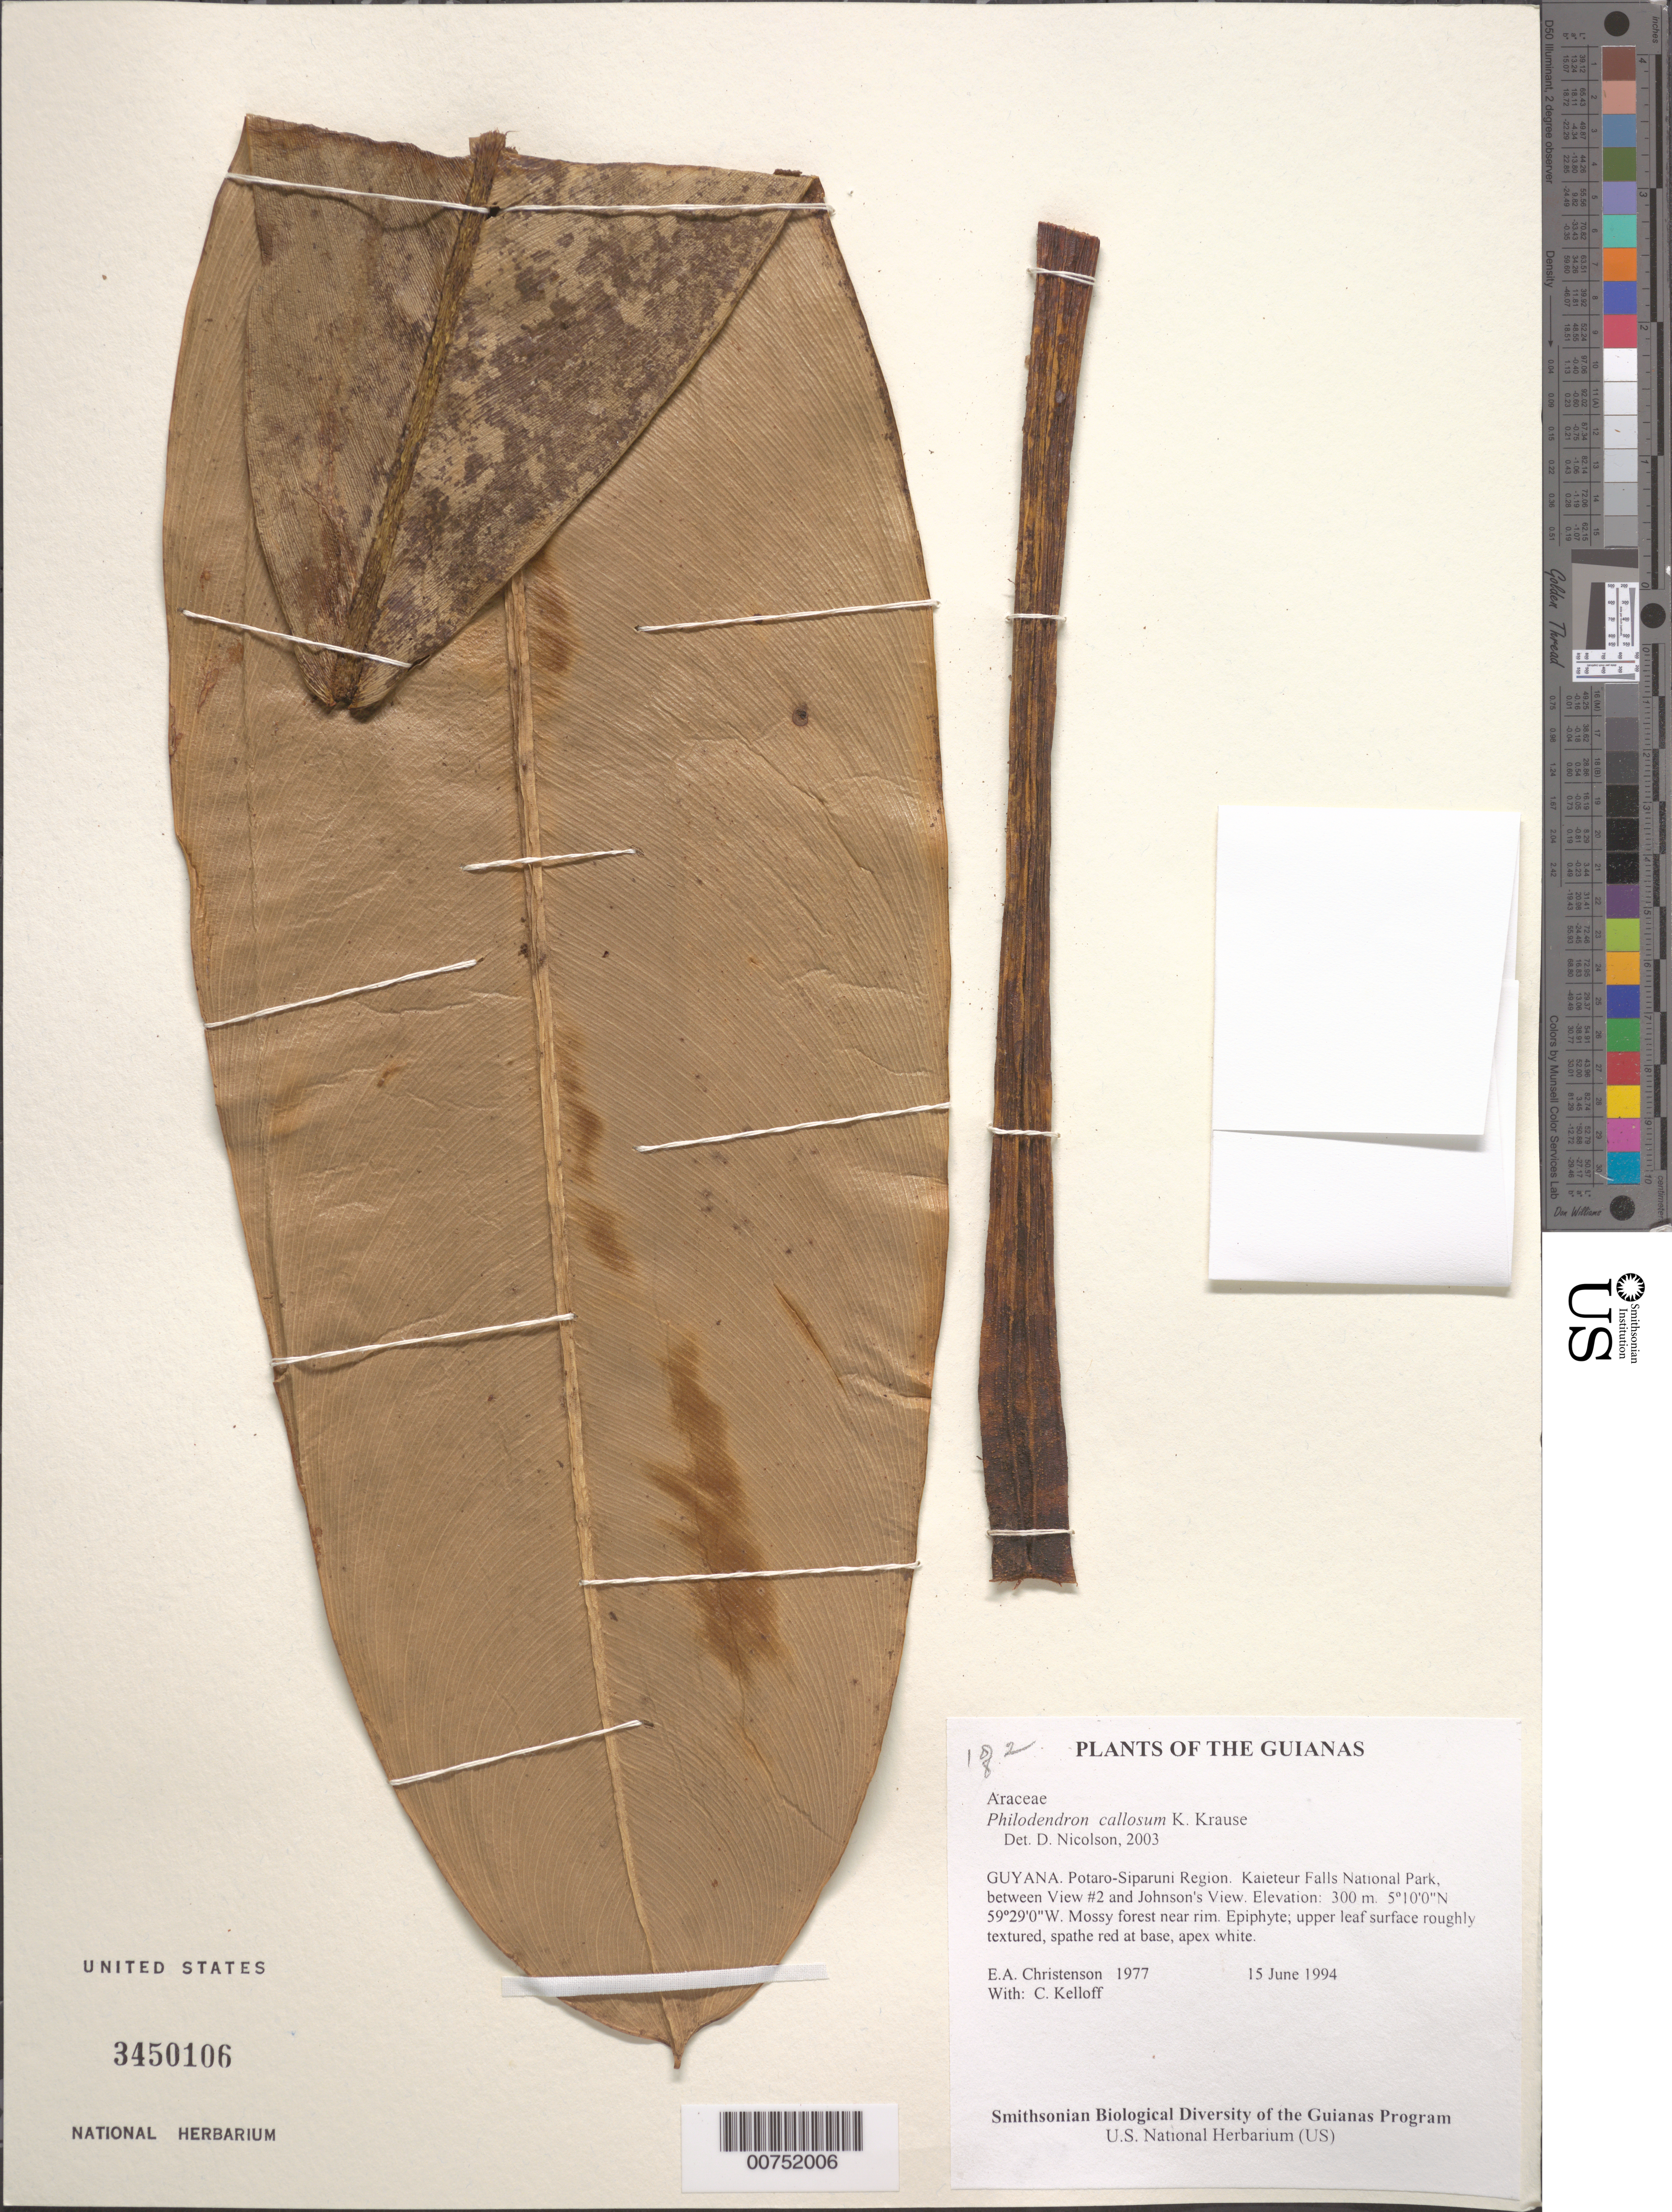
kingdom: Plantae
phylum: Tracheophyta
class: Liliopsida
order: Alismatales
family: Araceae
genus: Philodendron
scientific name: Philodendron callosum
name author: K. Krause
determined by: Nicolson, Dan H.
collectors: E. A. Christenson & C. L. Kelloff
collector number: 1977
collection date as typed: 15 June 1994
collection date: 1994-06-15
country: Guyana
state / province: Potaro-Siparuni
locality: Kaieteur Falls National Park, between View #2 and Johnson's View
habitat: Mossy forest near rim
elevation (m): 300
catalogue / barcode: US 3450106